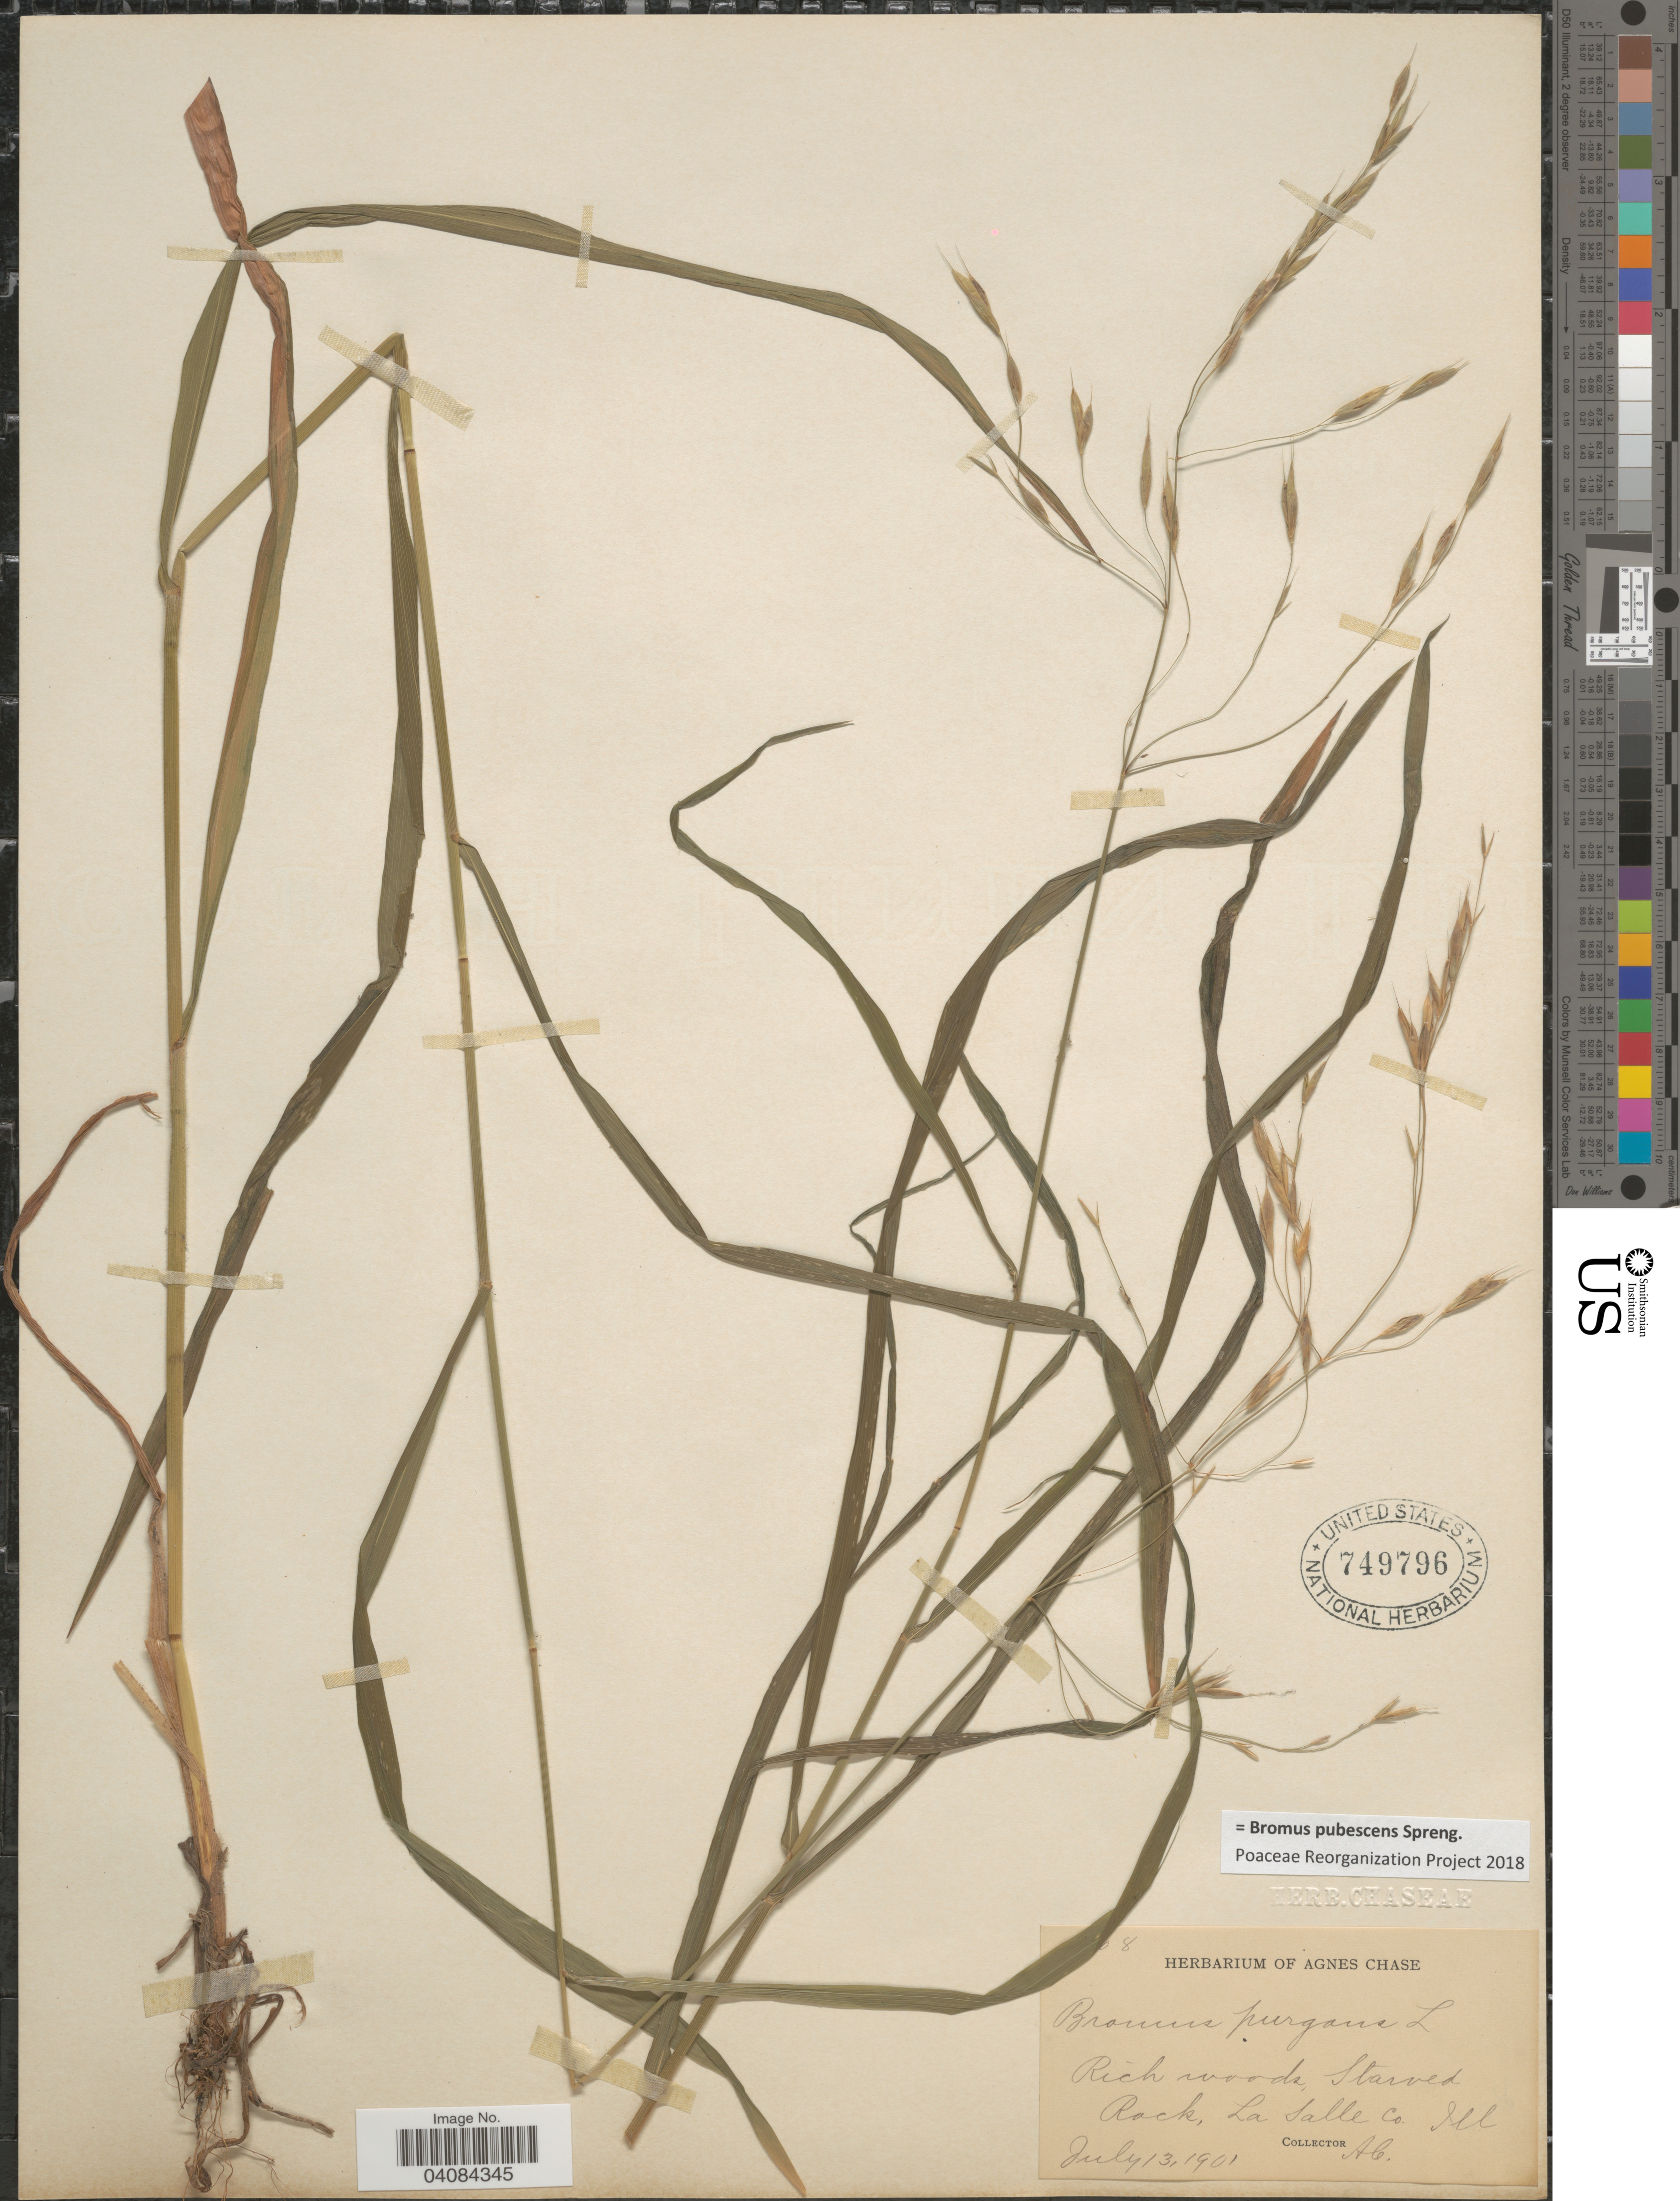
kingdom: Plantae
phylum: Tracheophyta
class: Liliopsida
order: Poales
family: Poaceae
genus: Bromus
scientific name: Bromus pubescens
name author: Muhl. ex Willd.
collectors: A. Chase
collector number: !8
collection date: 1901-07-13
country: United States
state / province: Illinois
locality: Rich woods, Starved Rock, La Salle Co.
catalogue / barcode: US 749796